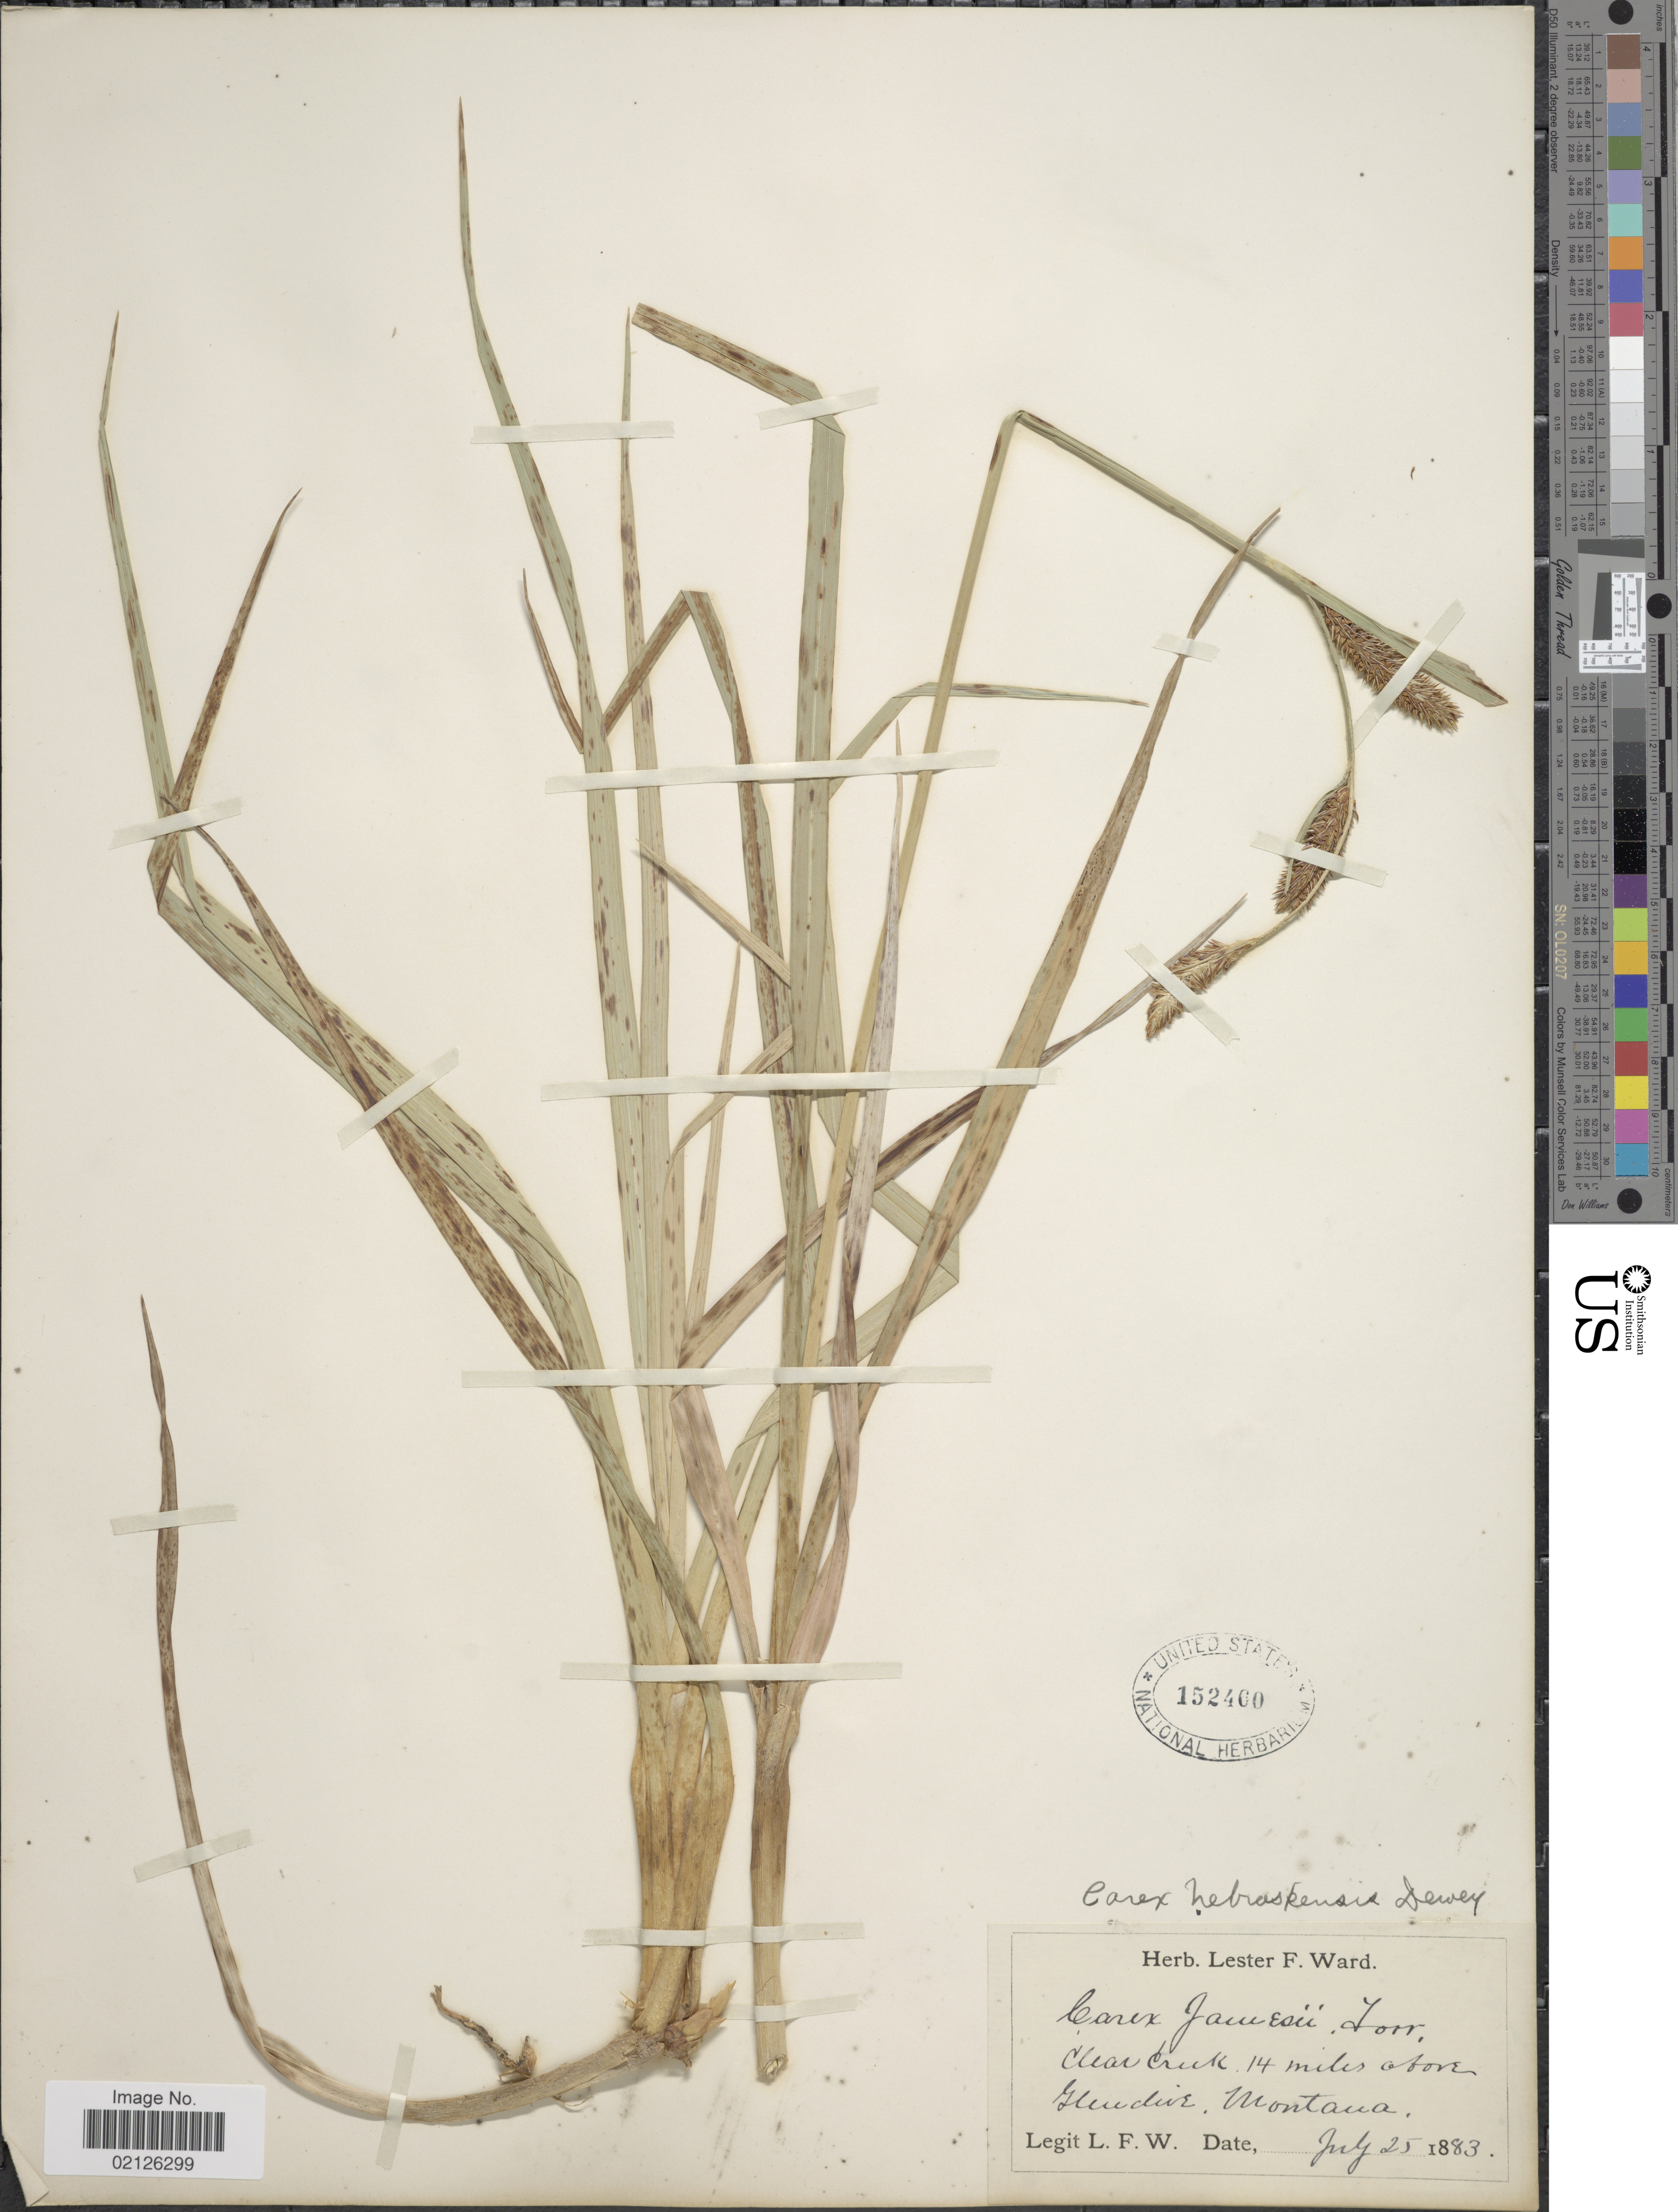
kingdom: Plantae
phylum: Tracheophyta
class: Liliopsida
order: Poales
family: Cyperaceae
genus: Carex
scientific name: Carex nebrascensis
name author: Dewey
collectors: L. F. Ward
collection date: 1883-07-25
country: United States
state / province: Montana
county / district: Dawson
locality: Clear Creek, 14 miles above Glendive.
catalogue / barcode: US 152460